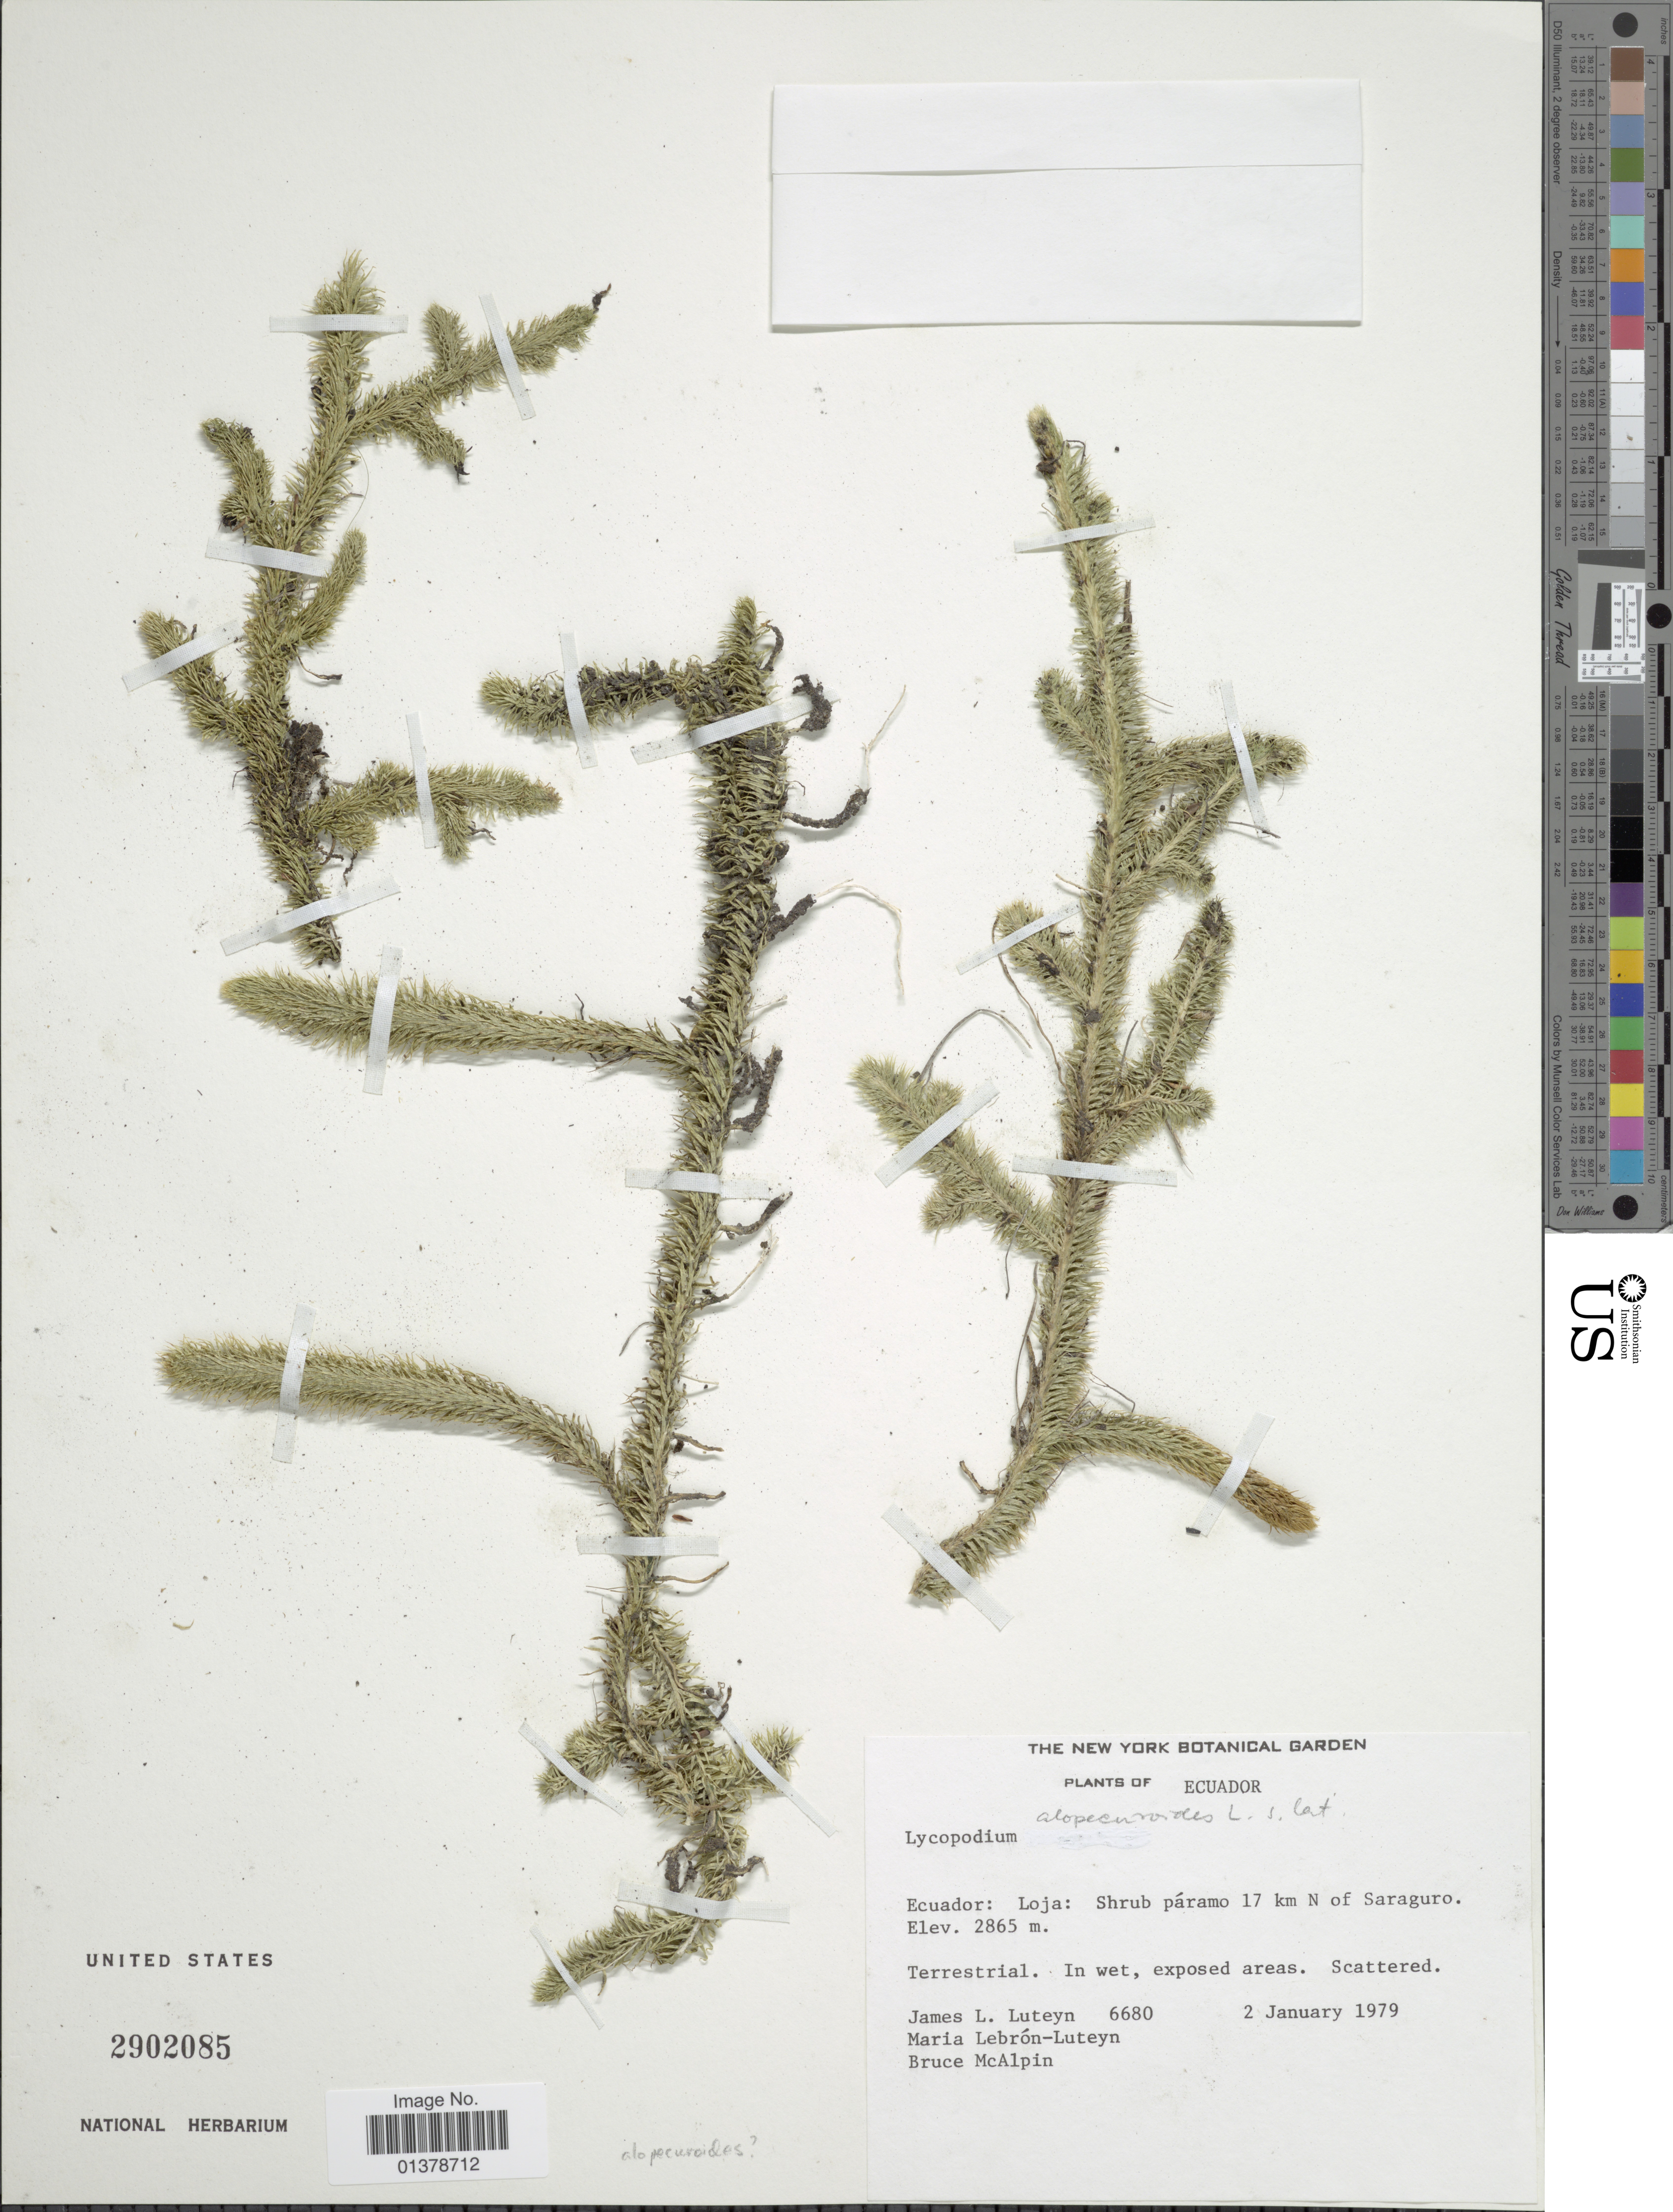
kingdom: Plantae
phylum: Tracheophyta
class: Lycopodiopsida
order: Lycopodiales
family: Lycopodiaceae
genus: Lycopodiella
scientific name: Lycopodiella alopecuroides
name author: (L.) Cranfill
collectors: J. L. Luteyn, M. L. Lebrón-Luteyn & B. McAlpin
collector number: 6680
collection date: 1979-01-02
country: Ecuador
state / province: Loja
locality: Shrub páramo 17 km N of Saraguro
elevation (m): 2865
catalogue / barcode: US 2902085